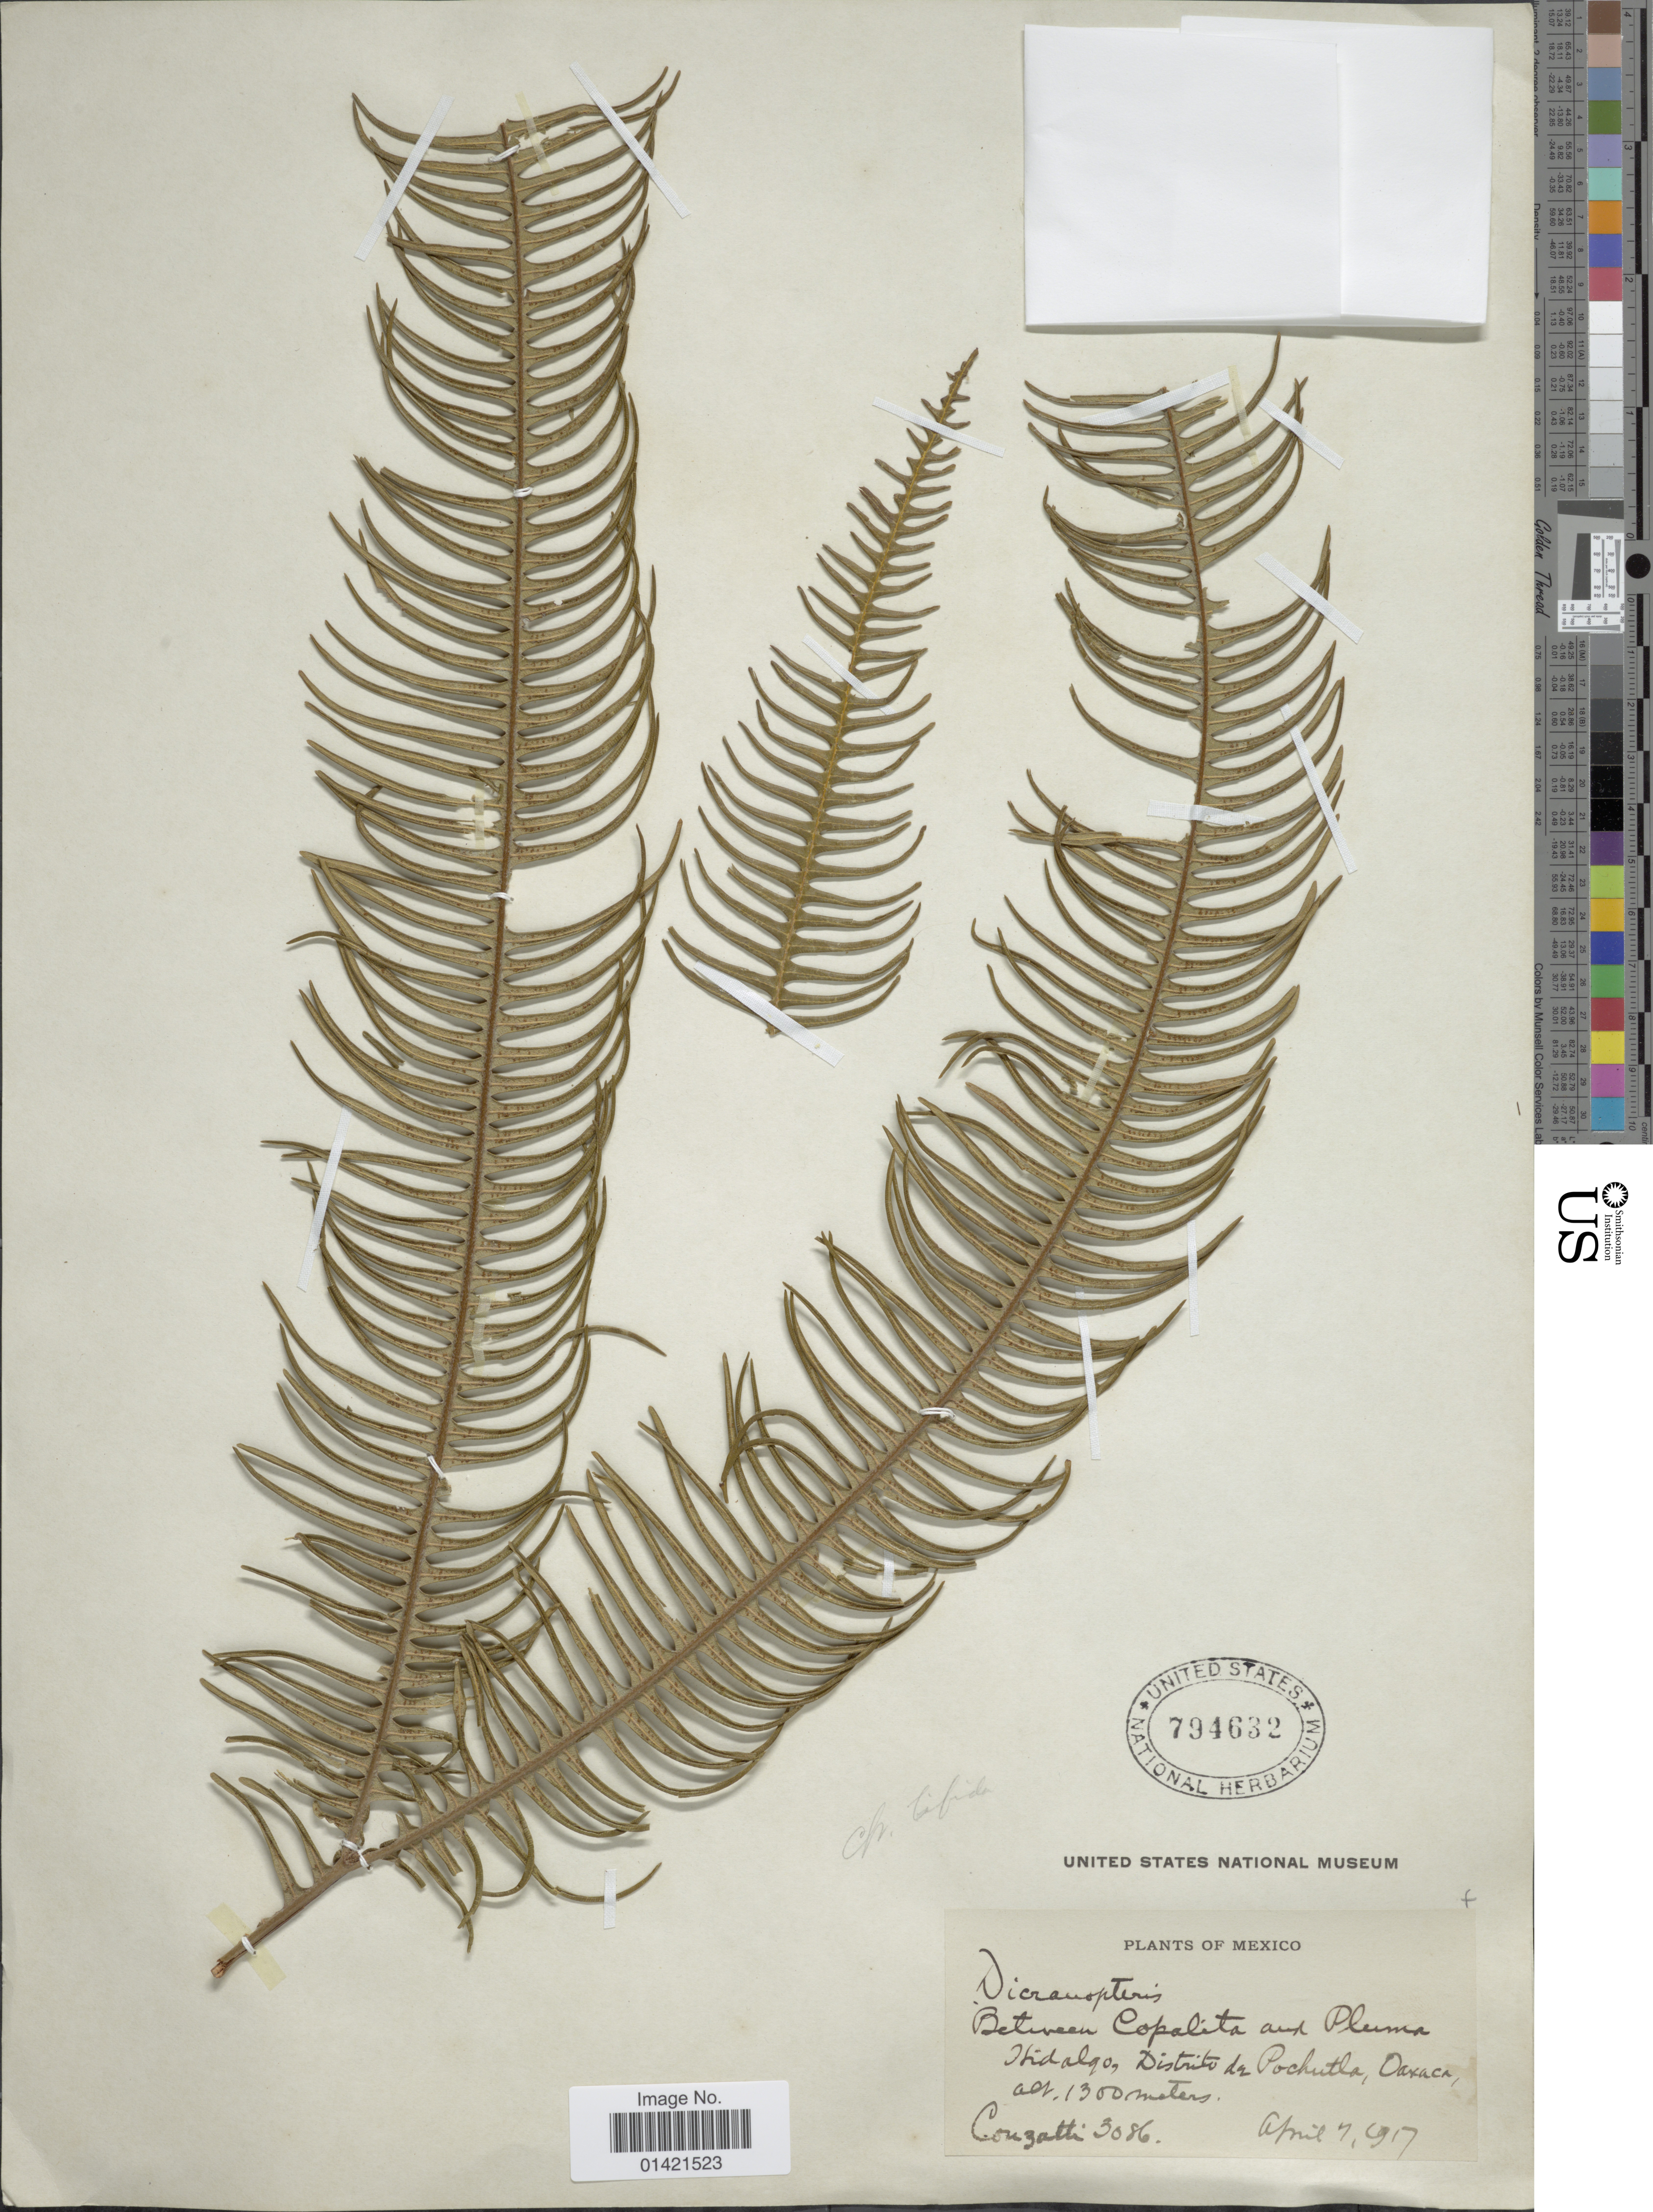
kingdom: Plantae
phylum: Tracheophyta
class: Polypodiopsida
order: Gleicheniales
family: Gleicheniaceae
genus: Sticherus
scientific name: Sticherus bifidus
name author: (Willd.) Ching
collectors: Conzatti, --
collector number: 3086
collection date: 1917-04-04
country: Mexico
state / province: Oaxaca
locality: Between Copalita and Pluma Itidalgo, Distrito de Pochutla, Oaxaca.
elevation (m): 1300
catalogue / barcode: US 794632